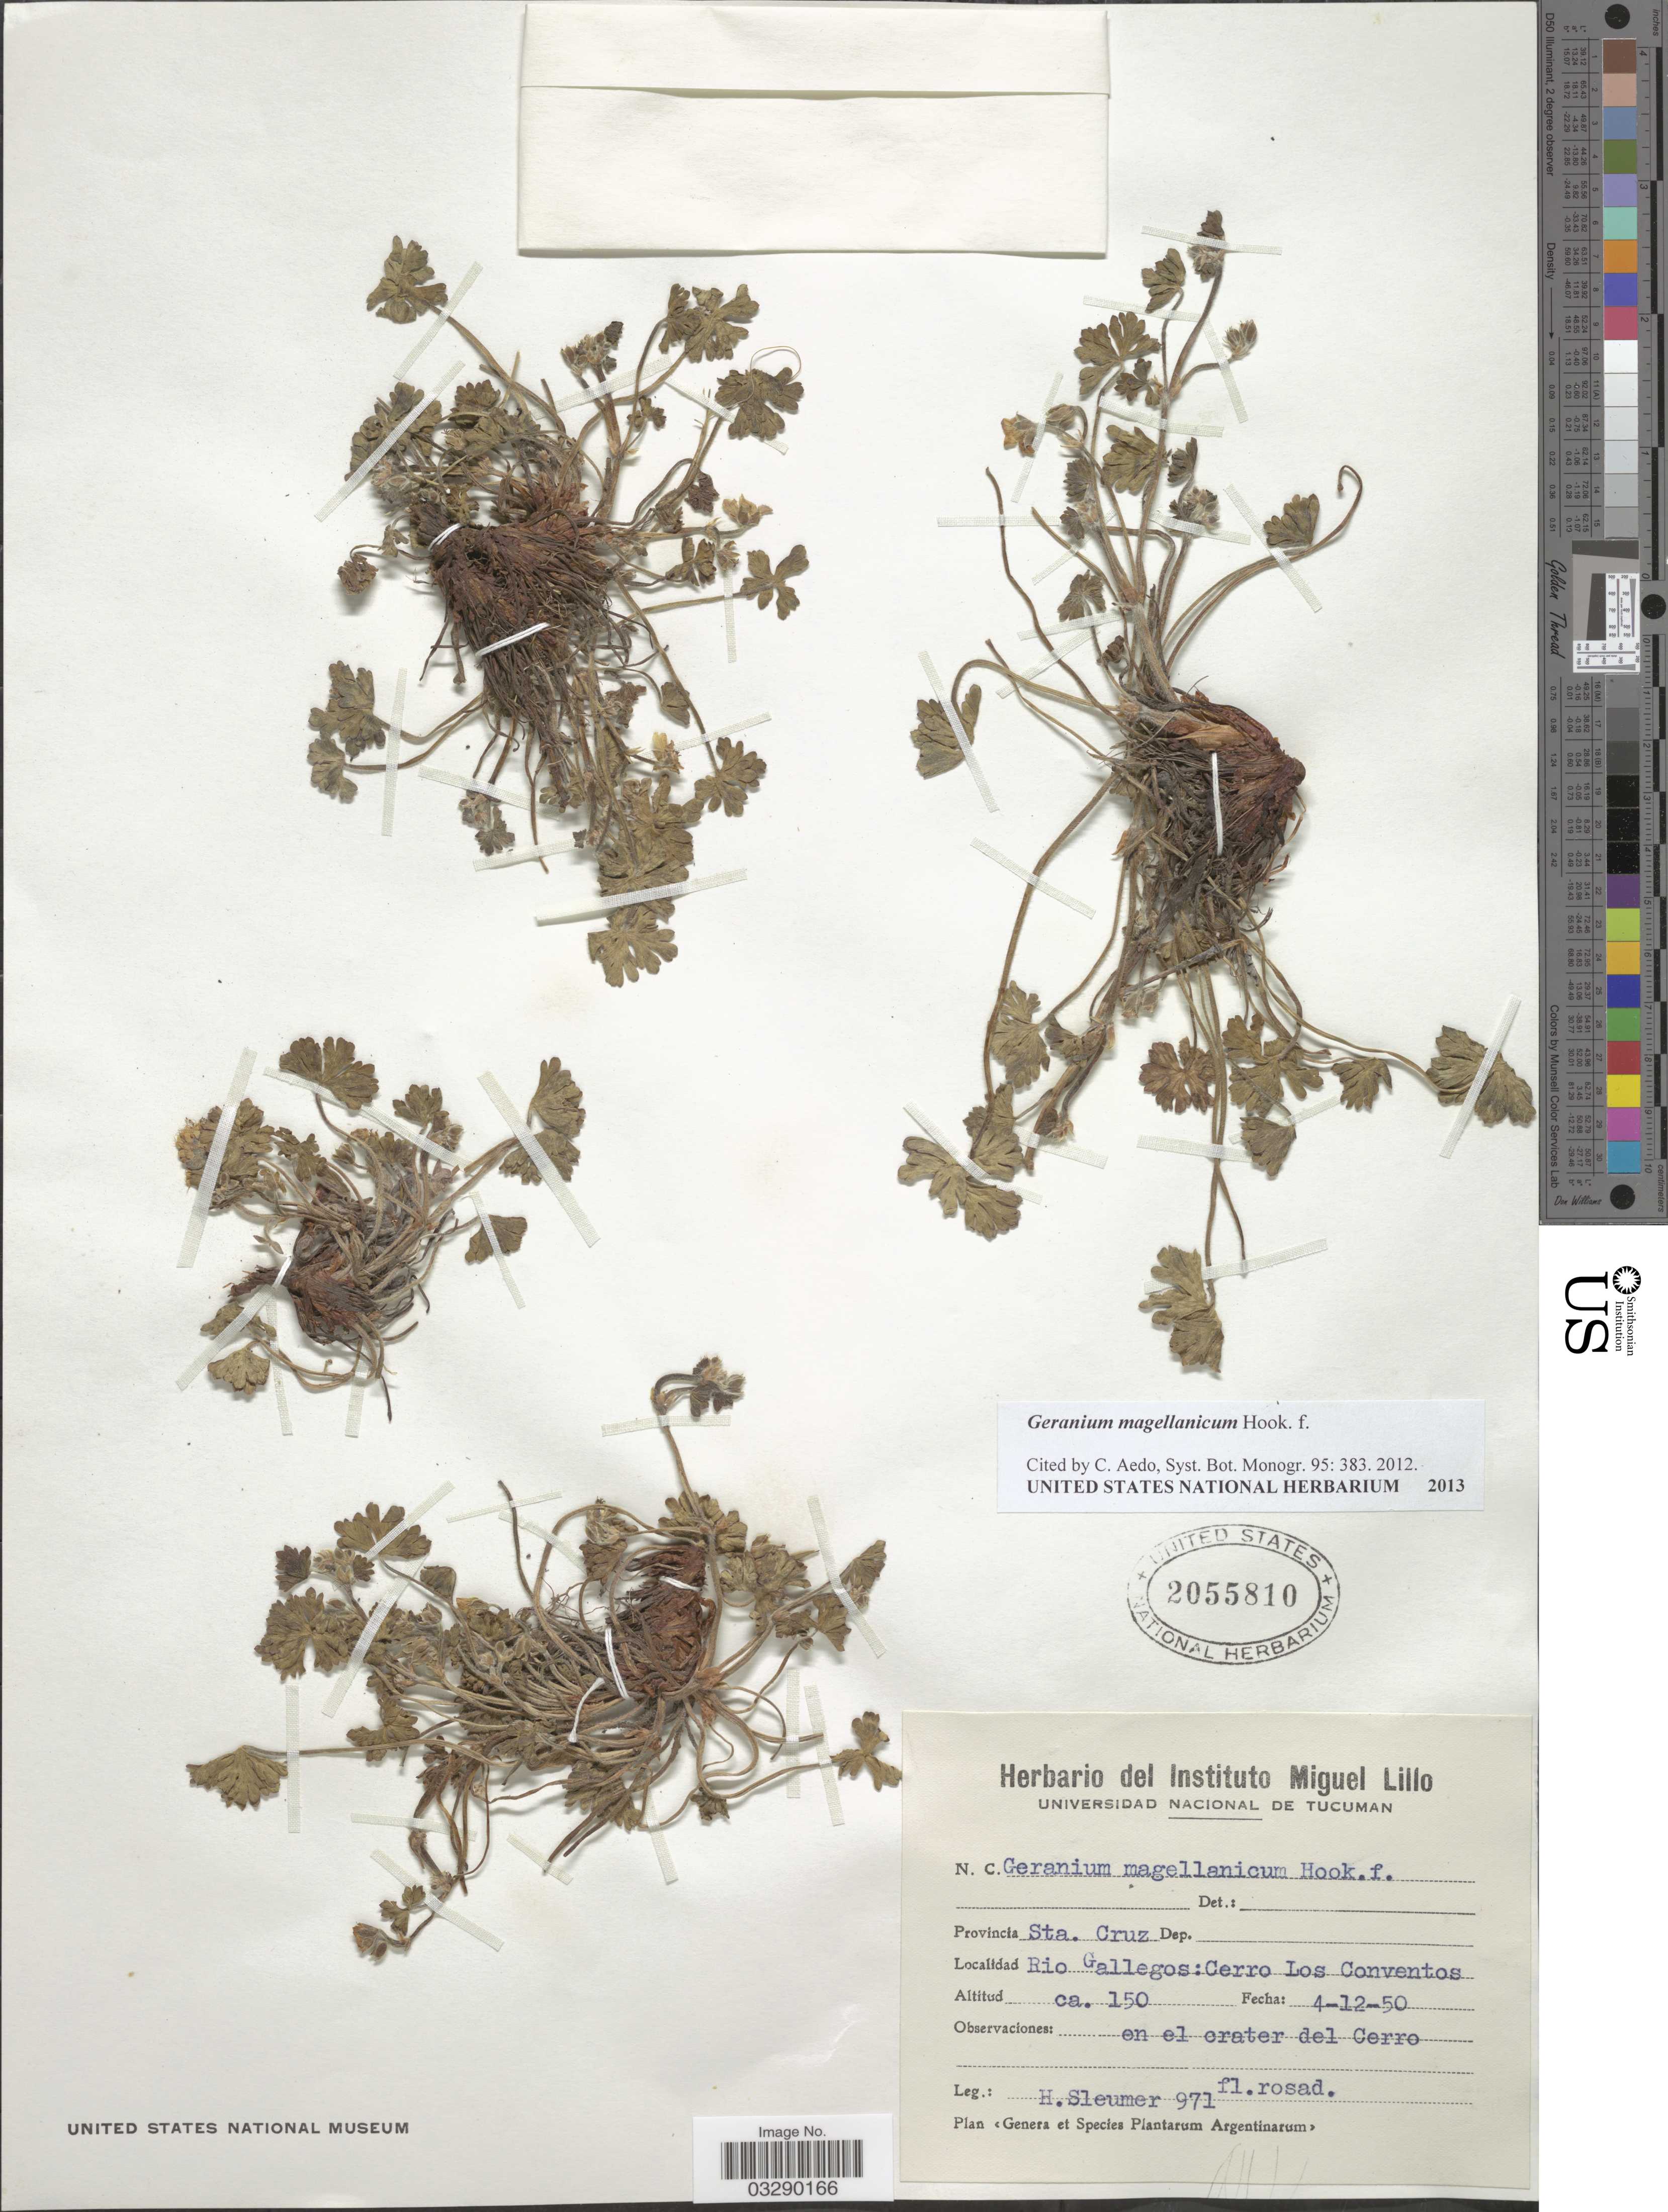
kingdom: Plantae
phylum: Tracheophyta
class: Magnoliopsida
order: Geraniales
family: Geraniaceae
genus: Geranium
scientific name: Geranium magellanicum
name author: Hook. f.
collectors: H. O. Sleumer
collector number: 971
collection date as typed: Transcribed d/m/y: 4/12/50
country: Argentina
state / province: Santa Cruz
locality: Rio Gallegos: Cerro Los Conventos.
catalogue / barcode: US 2055810